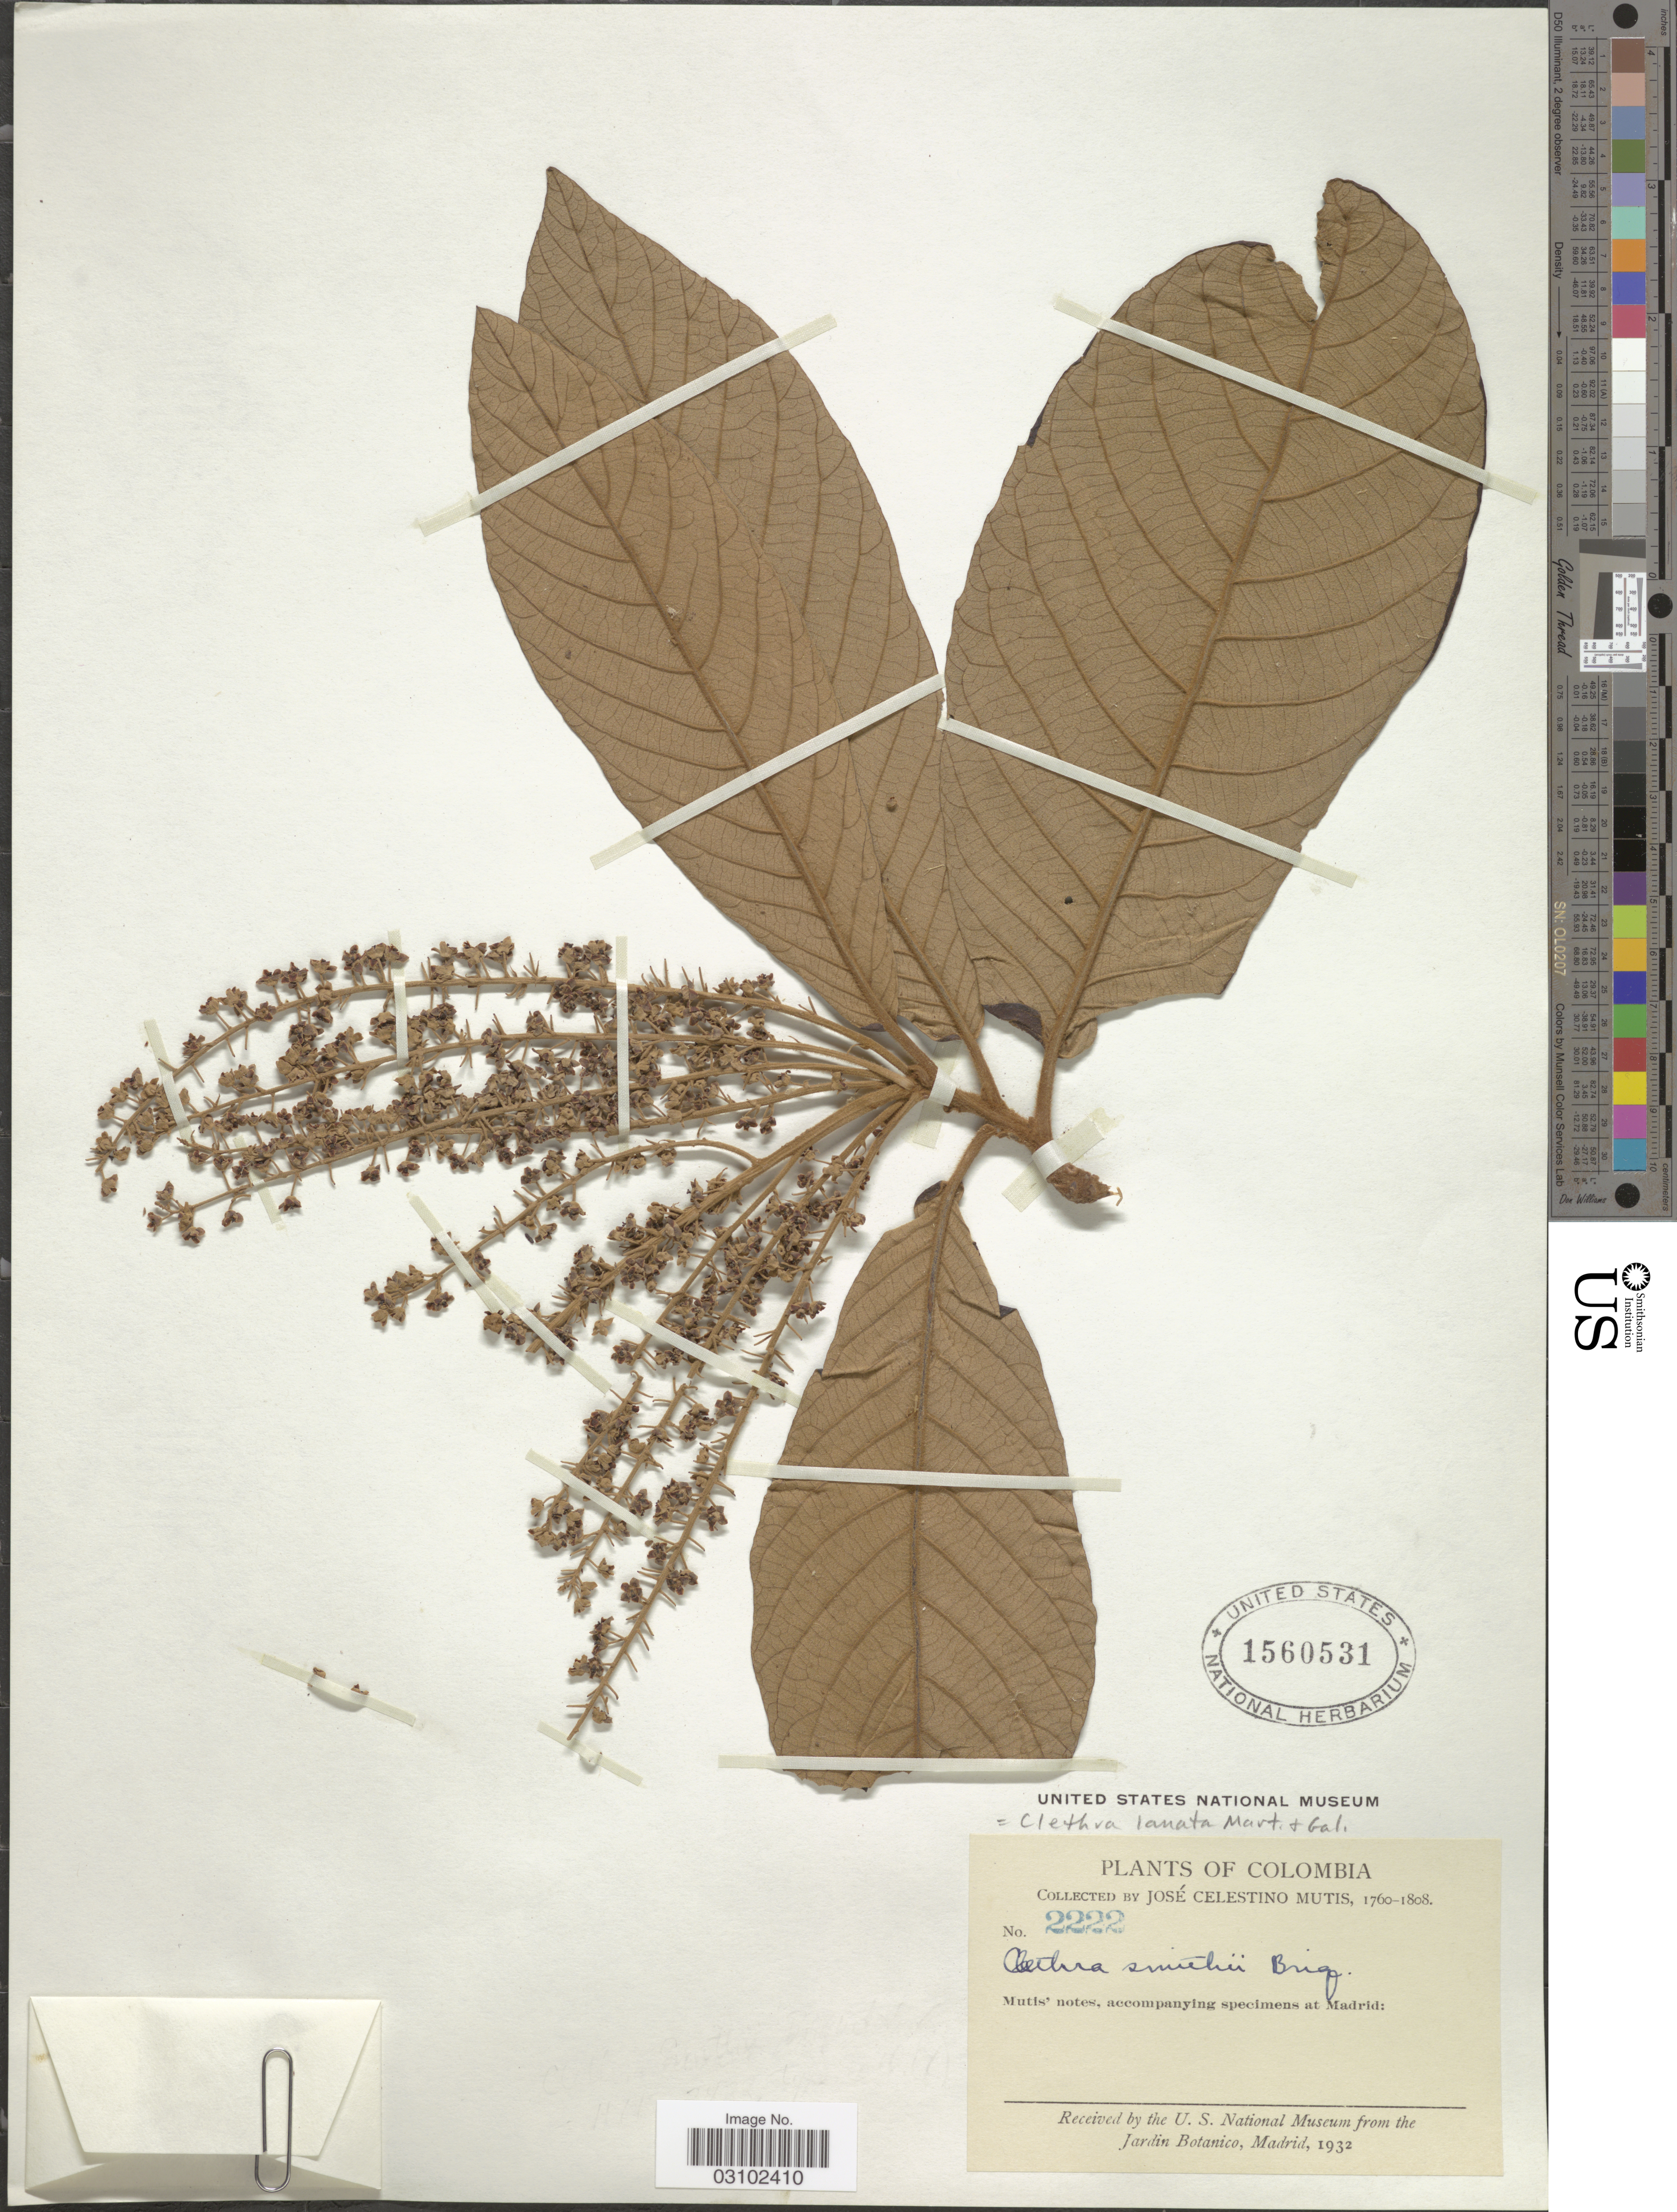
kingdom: Plantae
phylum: Tracheophyta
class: Magnoliopsida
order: Ericales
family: Clethraceae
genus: Clethra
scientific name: Clethra lanata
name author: M. Martens & Galeotti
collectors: J. C. B. Mutis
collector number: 2222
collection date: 1760/1808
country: Colombia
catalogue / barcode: US 1560531